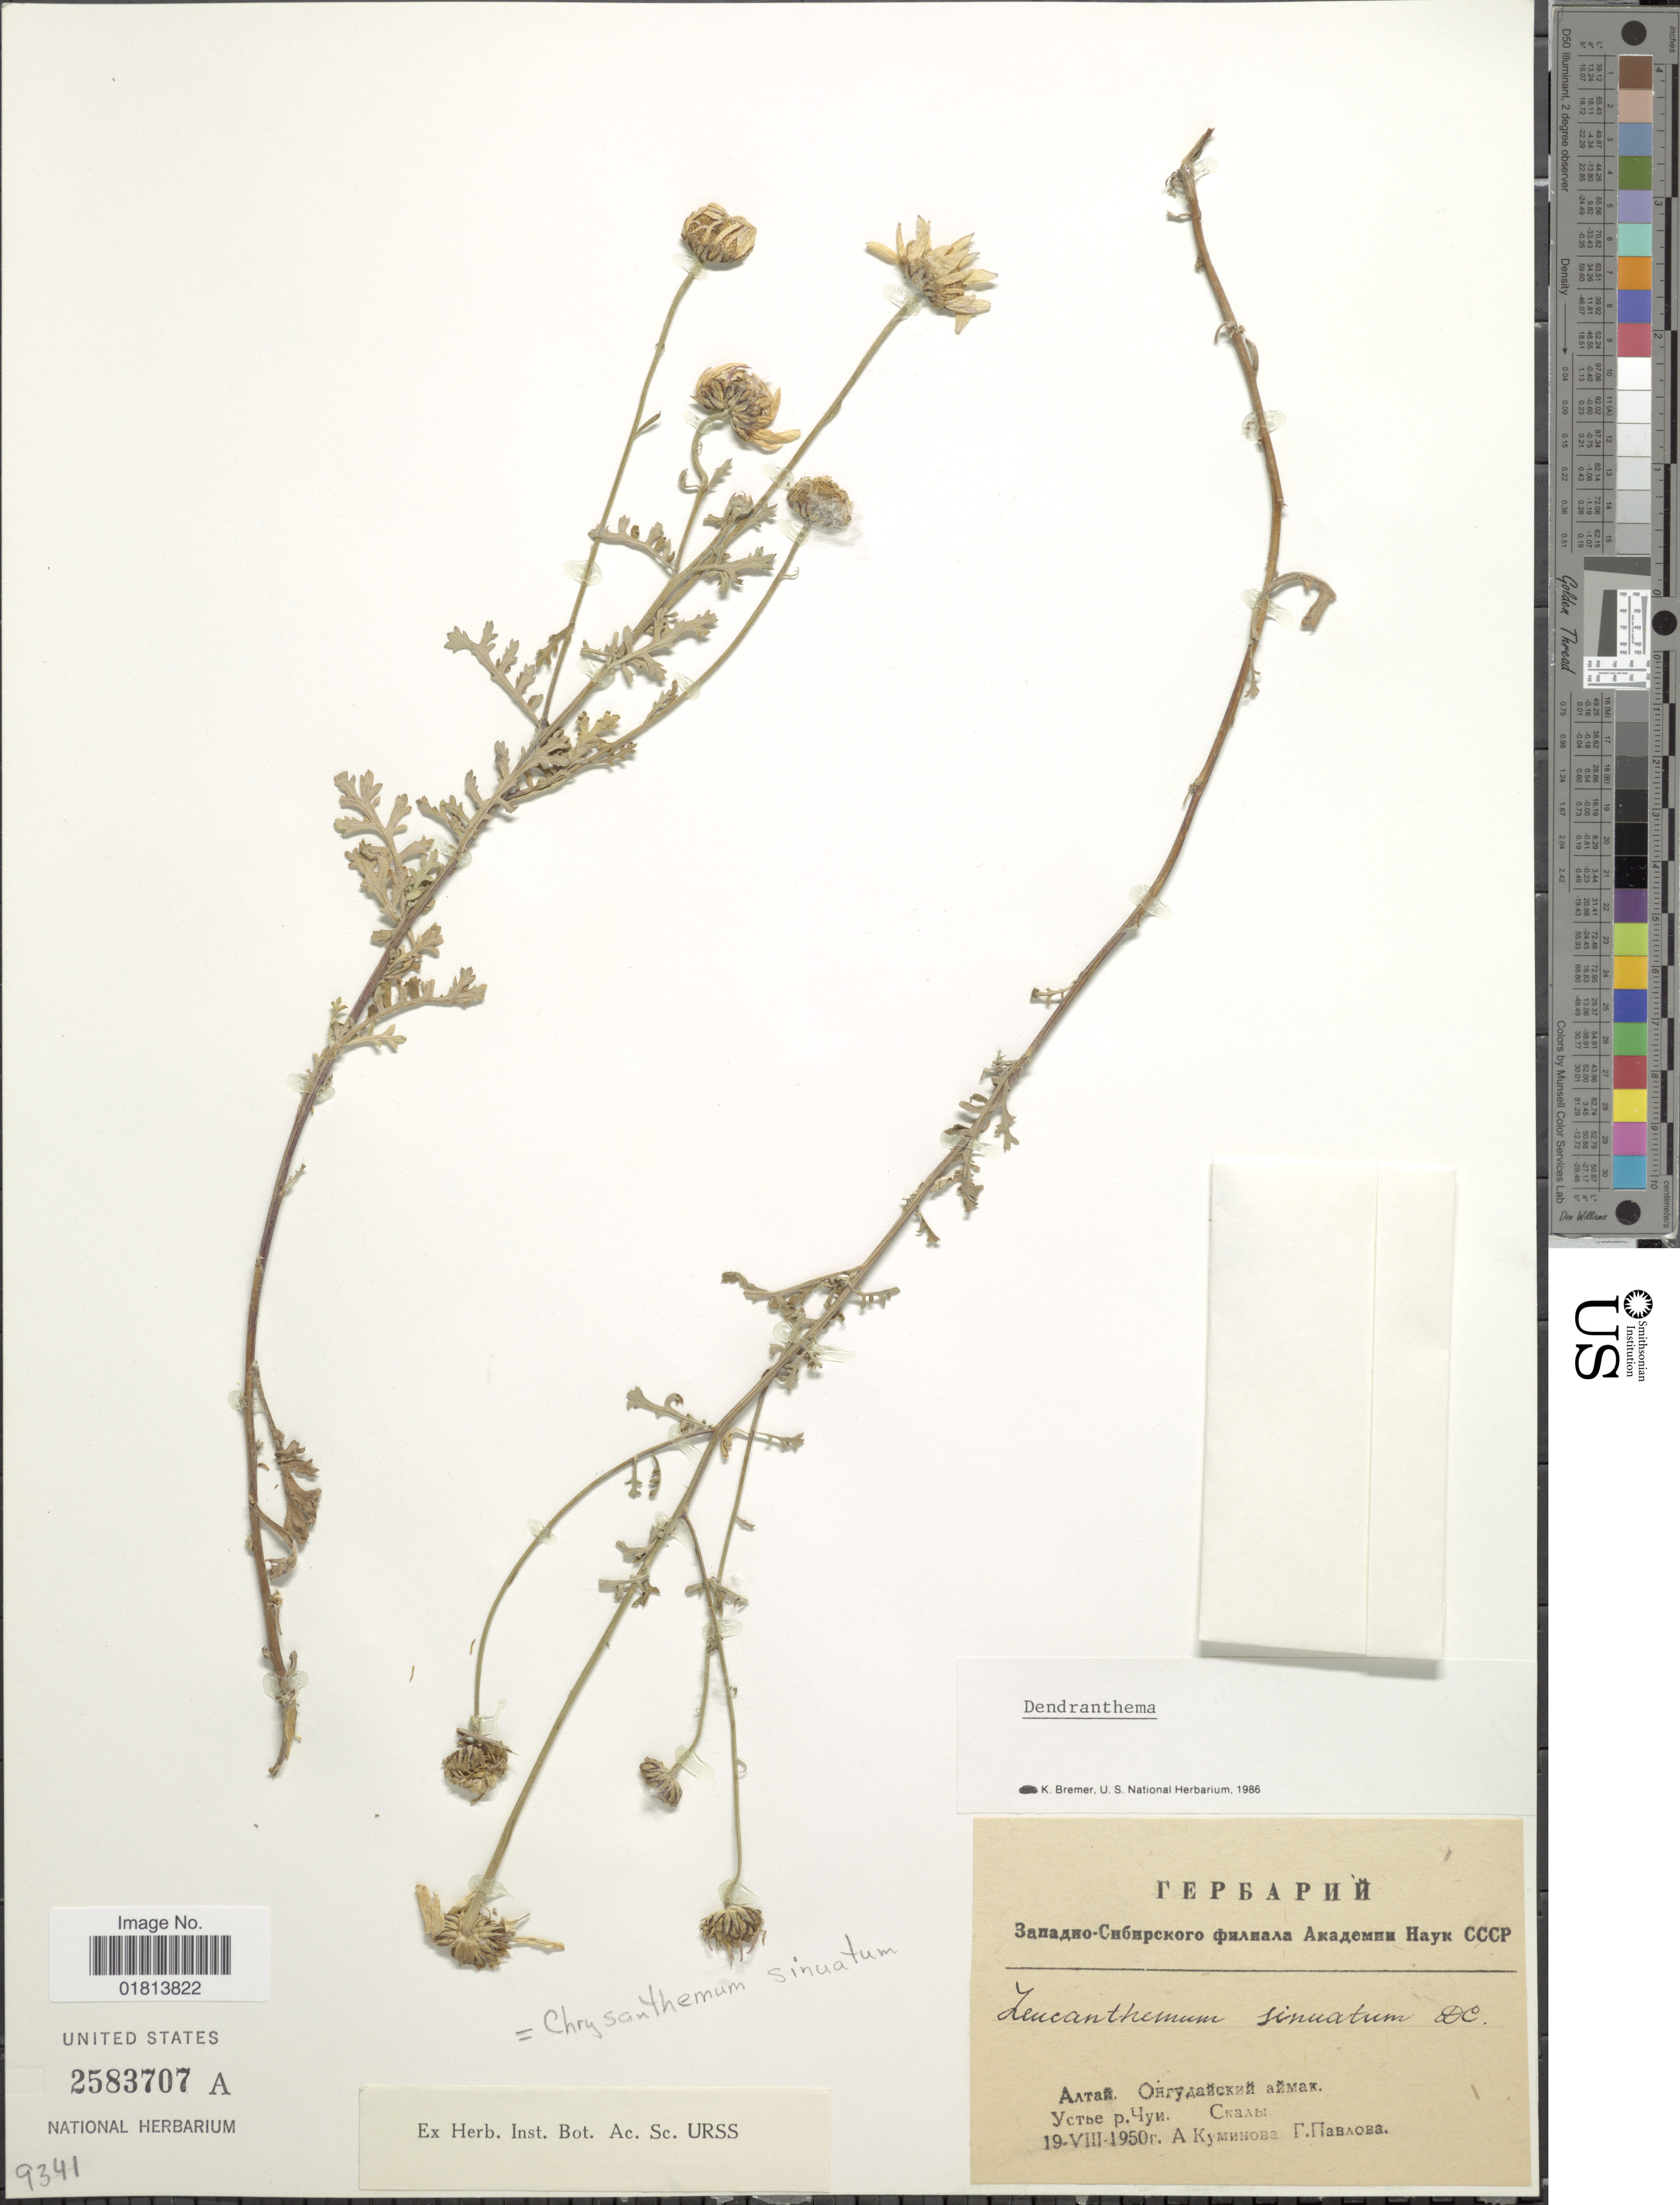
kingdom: Plantae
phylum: Tracheophyta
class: Magnoliopsida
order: Asterales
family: Asteraceae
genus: Dendranthema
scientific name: Dendranthema sinuatum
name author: (Ledeb.) DC.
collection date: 1950-08-19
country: U.S.S.R.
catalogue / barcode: US 2583707A